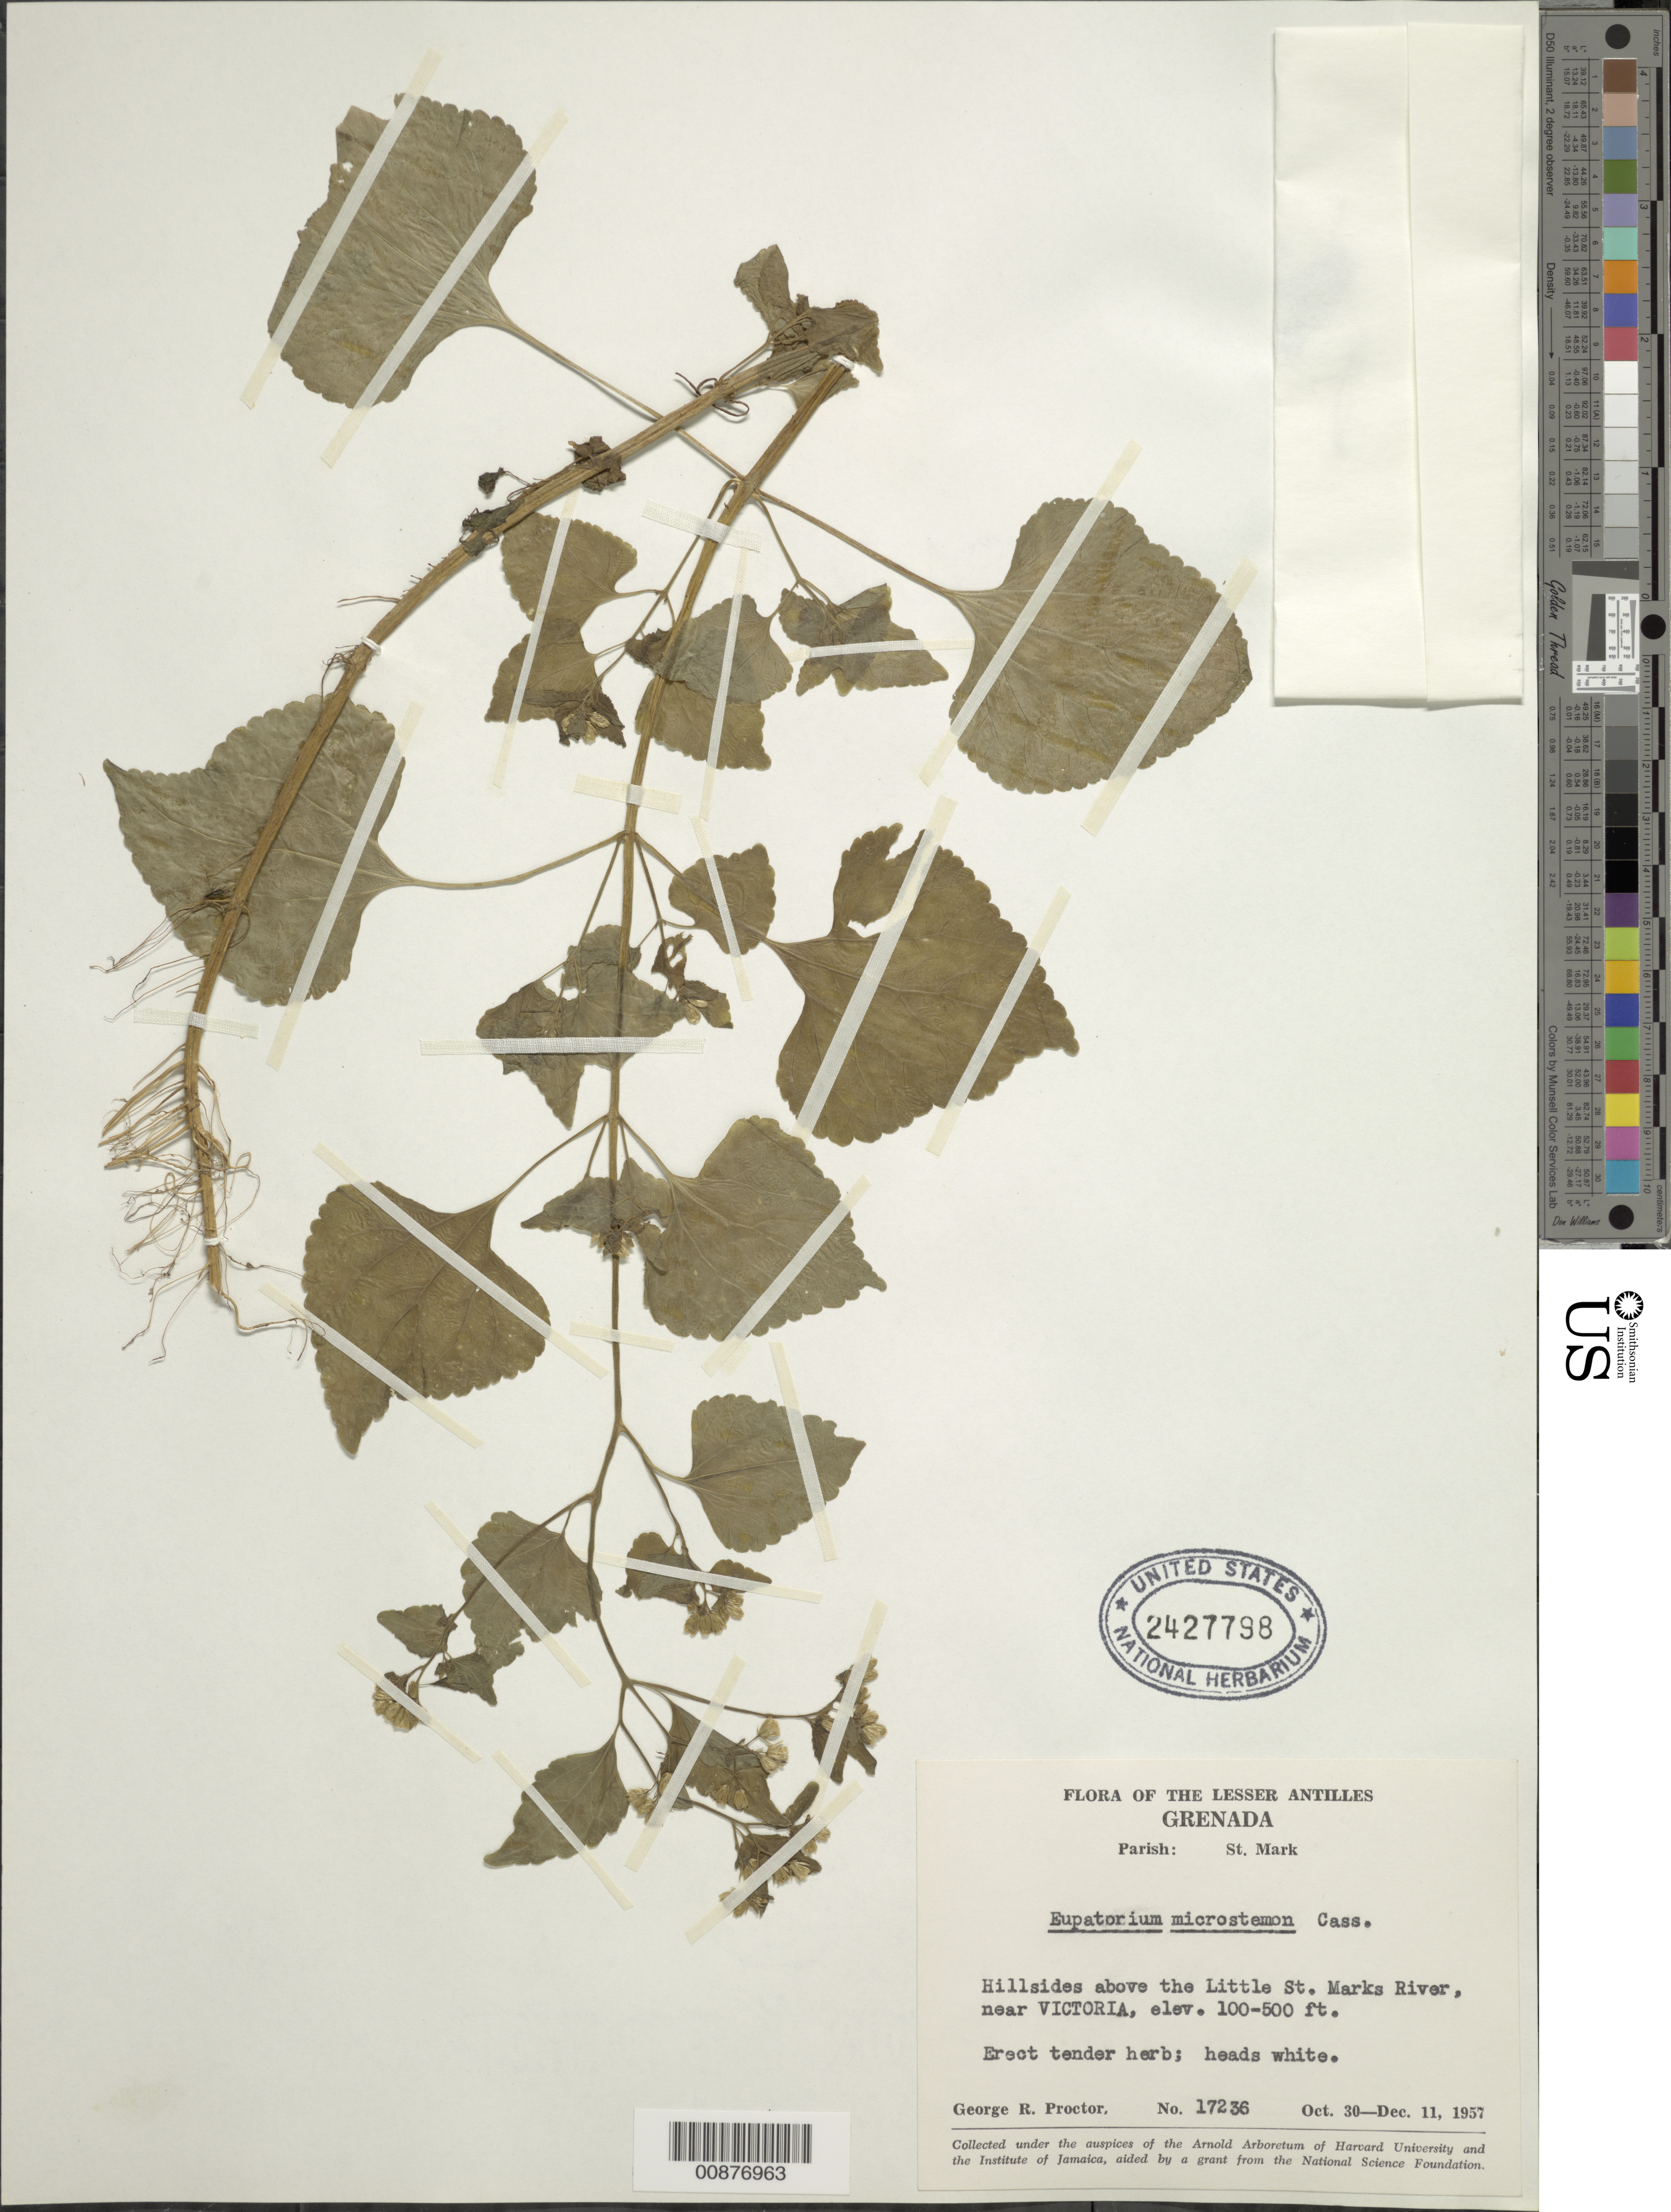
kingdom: Plantae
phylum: Tracheophyta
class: Magnoliopsida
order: Asterales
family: Asteraceae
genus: Fleischmannia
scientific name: Fleischmannia microstemon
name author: (Cass.) R.M. King & H. Rob.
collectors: G. R. Proctor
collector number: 17236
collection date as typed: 30 Oct 1957 to 11 Dec 1957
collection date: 1957-10-30/1957-12-11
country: Grenada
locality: Hill above the Little St. Marks River, near Victoria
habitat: Hillsides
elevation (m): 30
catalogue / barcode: US 2427798